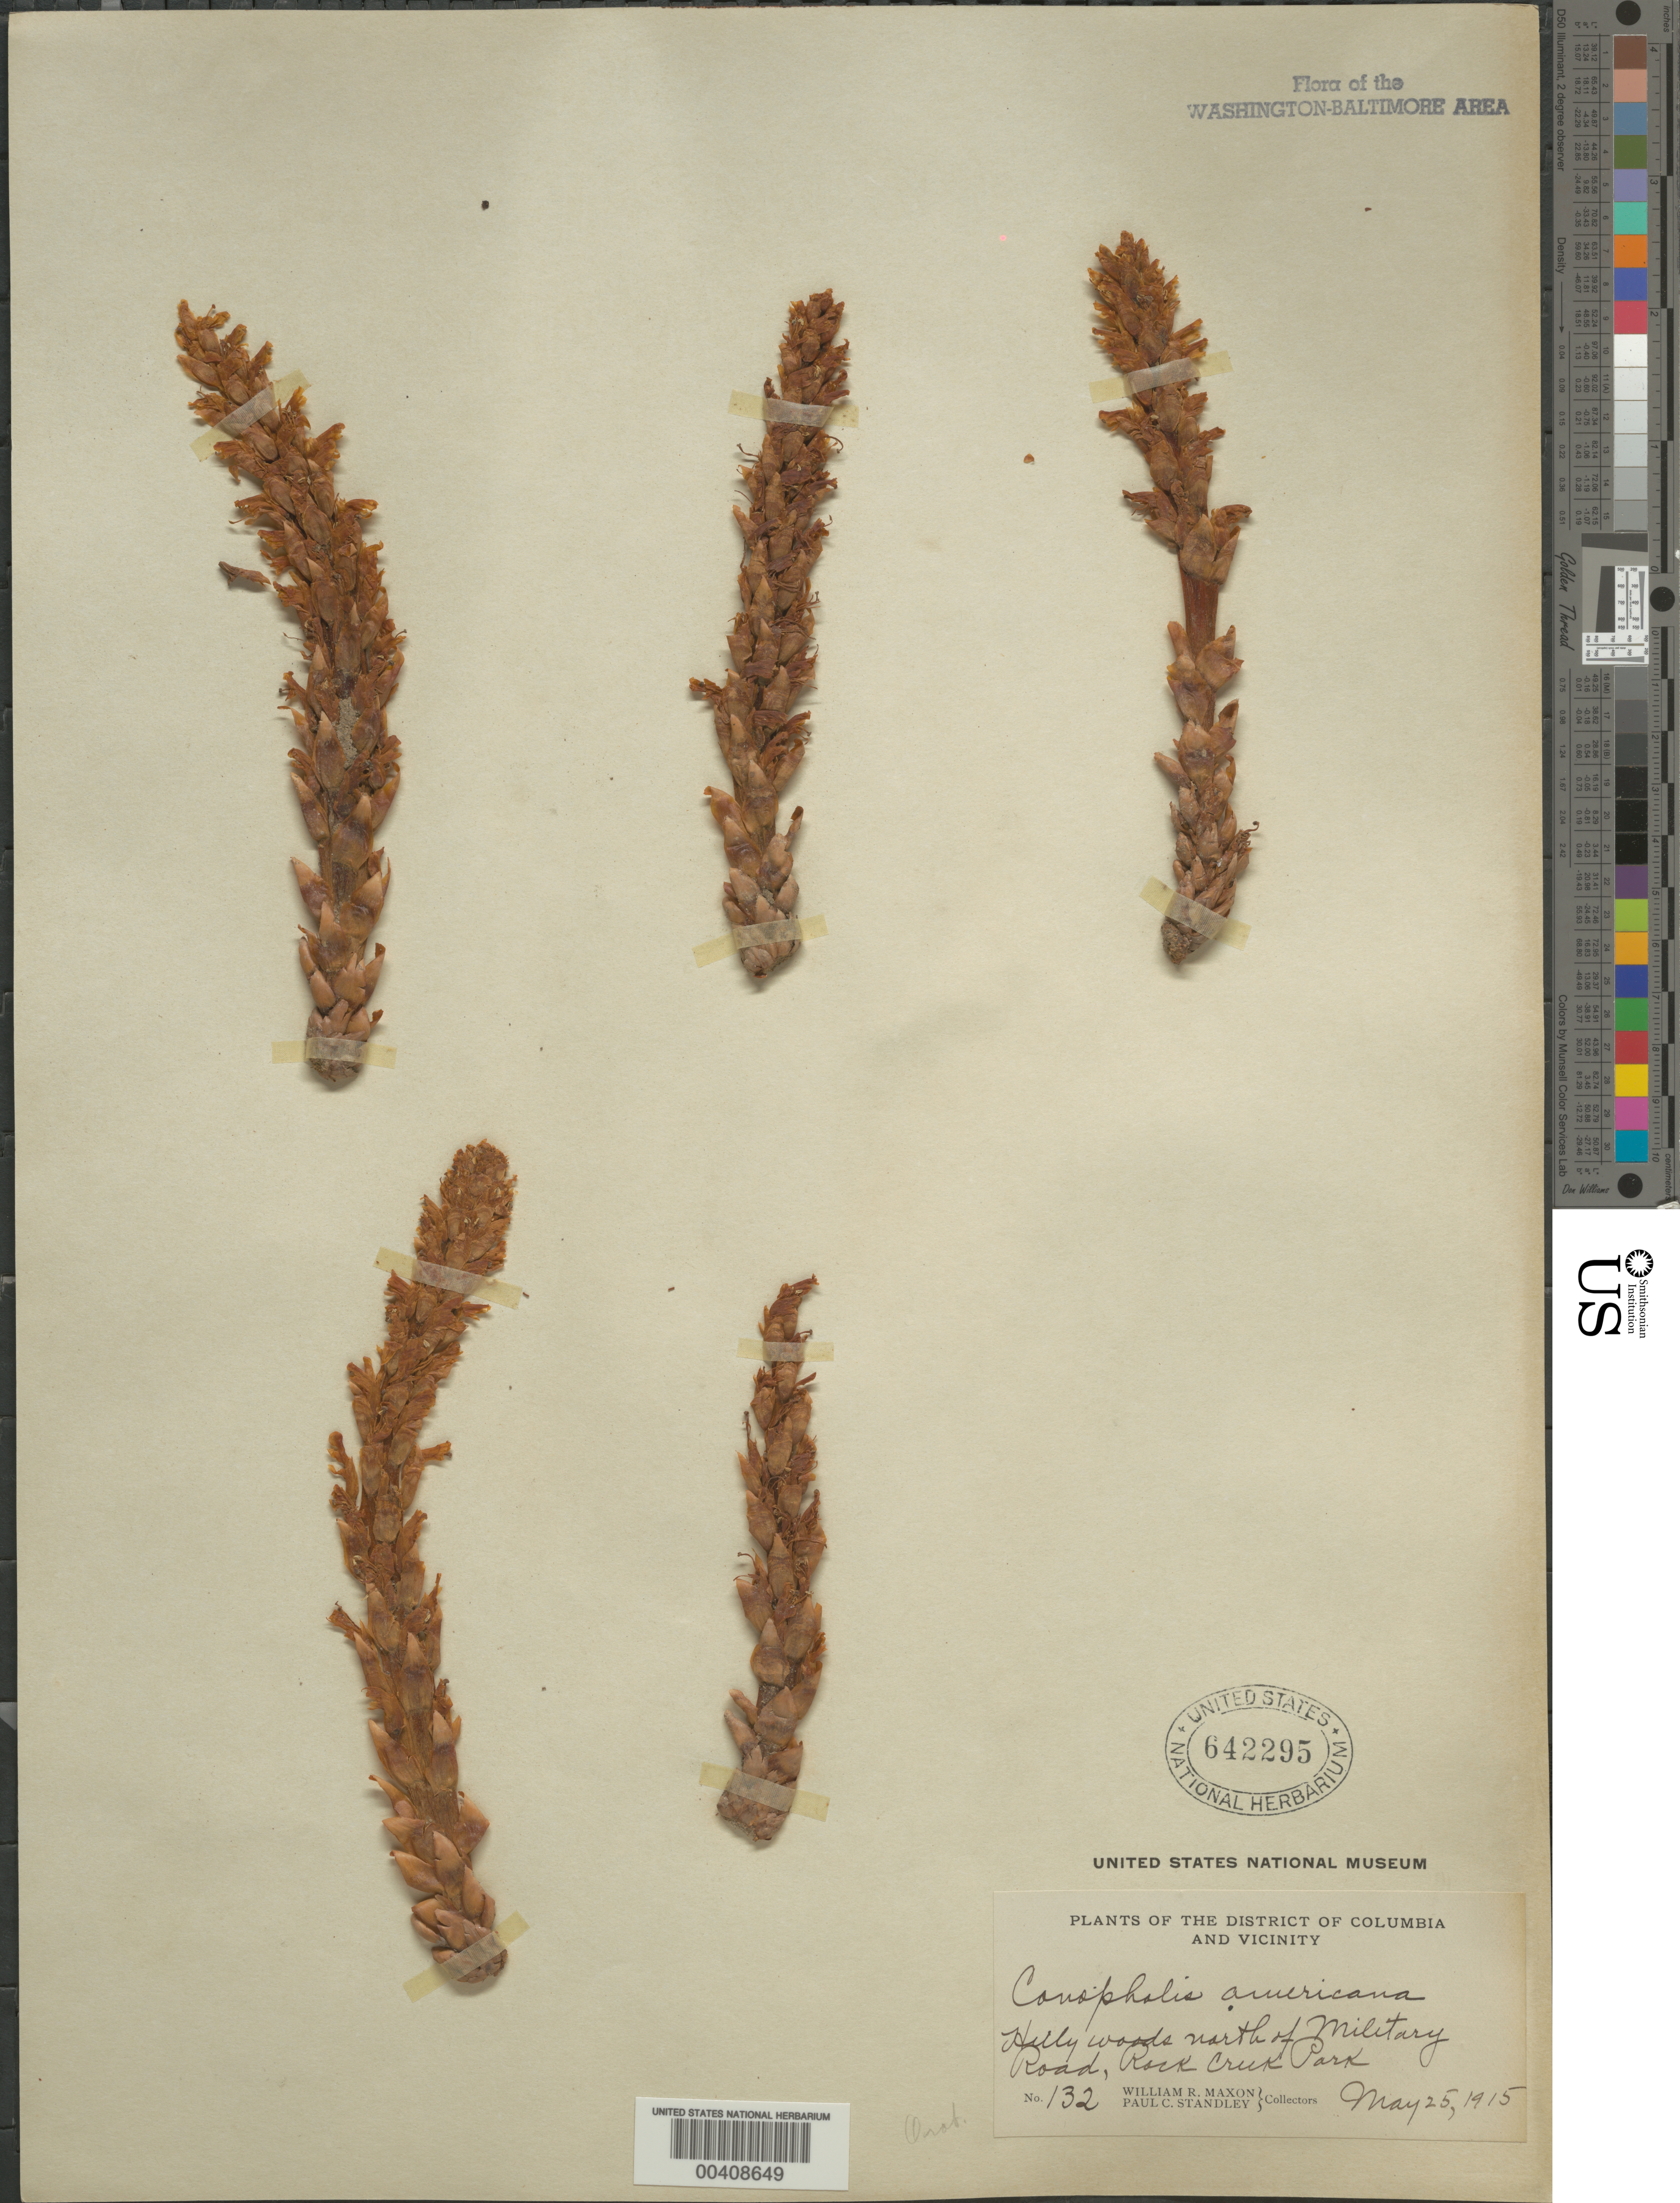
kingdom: Plantae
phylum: Tracheophyta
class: Magnoliopsida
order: Lamiales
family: Orobanchaceae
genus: Conopholis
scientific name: Conopholis americana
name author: (L. f.) Wallr.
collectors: W. R. Maxon & P. C. Standley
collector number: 132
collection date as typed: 25 May 1915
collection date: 1915-05-25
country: United States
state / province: District of Columbia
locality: North of Military Rd., Rock Creek Park Rock Creek Park and Vicinity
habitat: Hilly woods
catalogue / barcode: US 642295